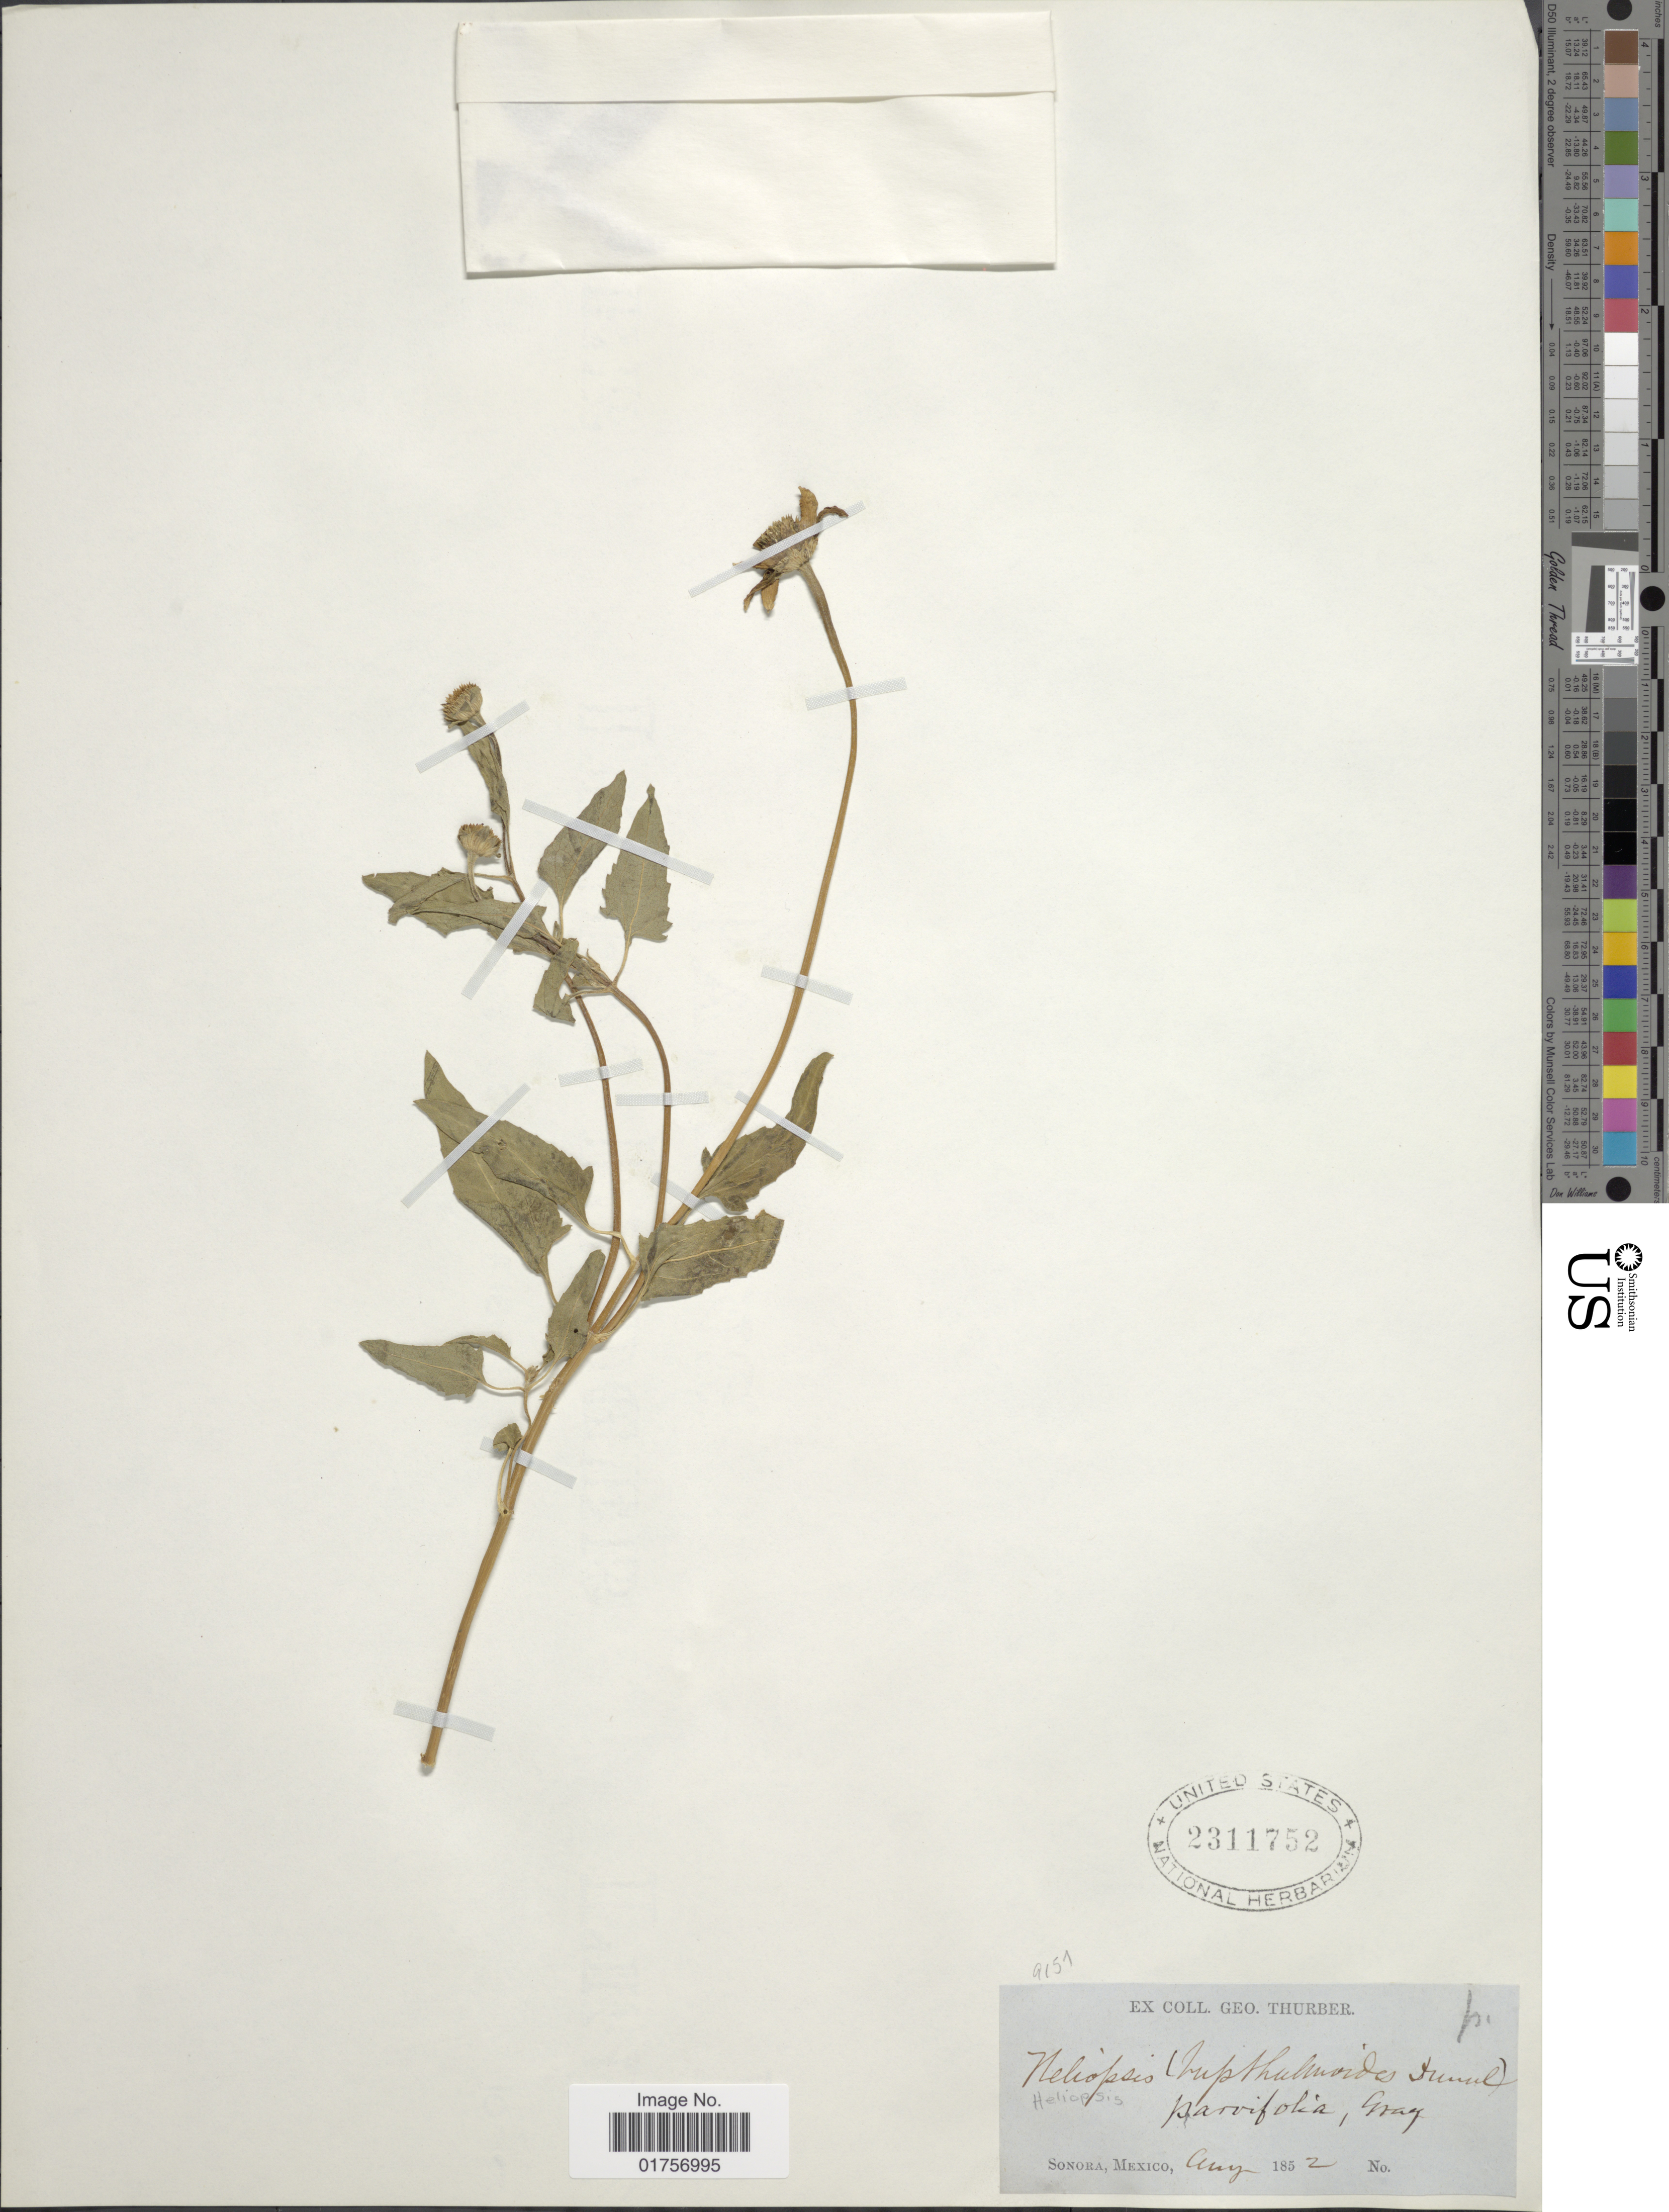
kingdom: Plantae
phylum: Tracheophyta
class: Magnoliopsida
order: Asterales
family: Asteraceae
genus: Heliopsis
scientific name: Heliopsis parvifolia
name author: A. Gray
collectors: ex coll. Geo. Thurber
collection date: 1852-08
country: Mexico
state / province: Sonora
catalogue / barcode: US 2311752